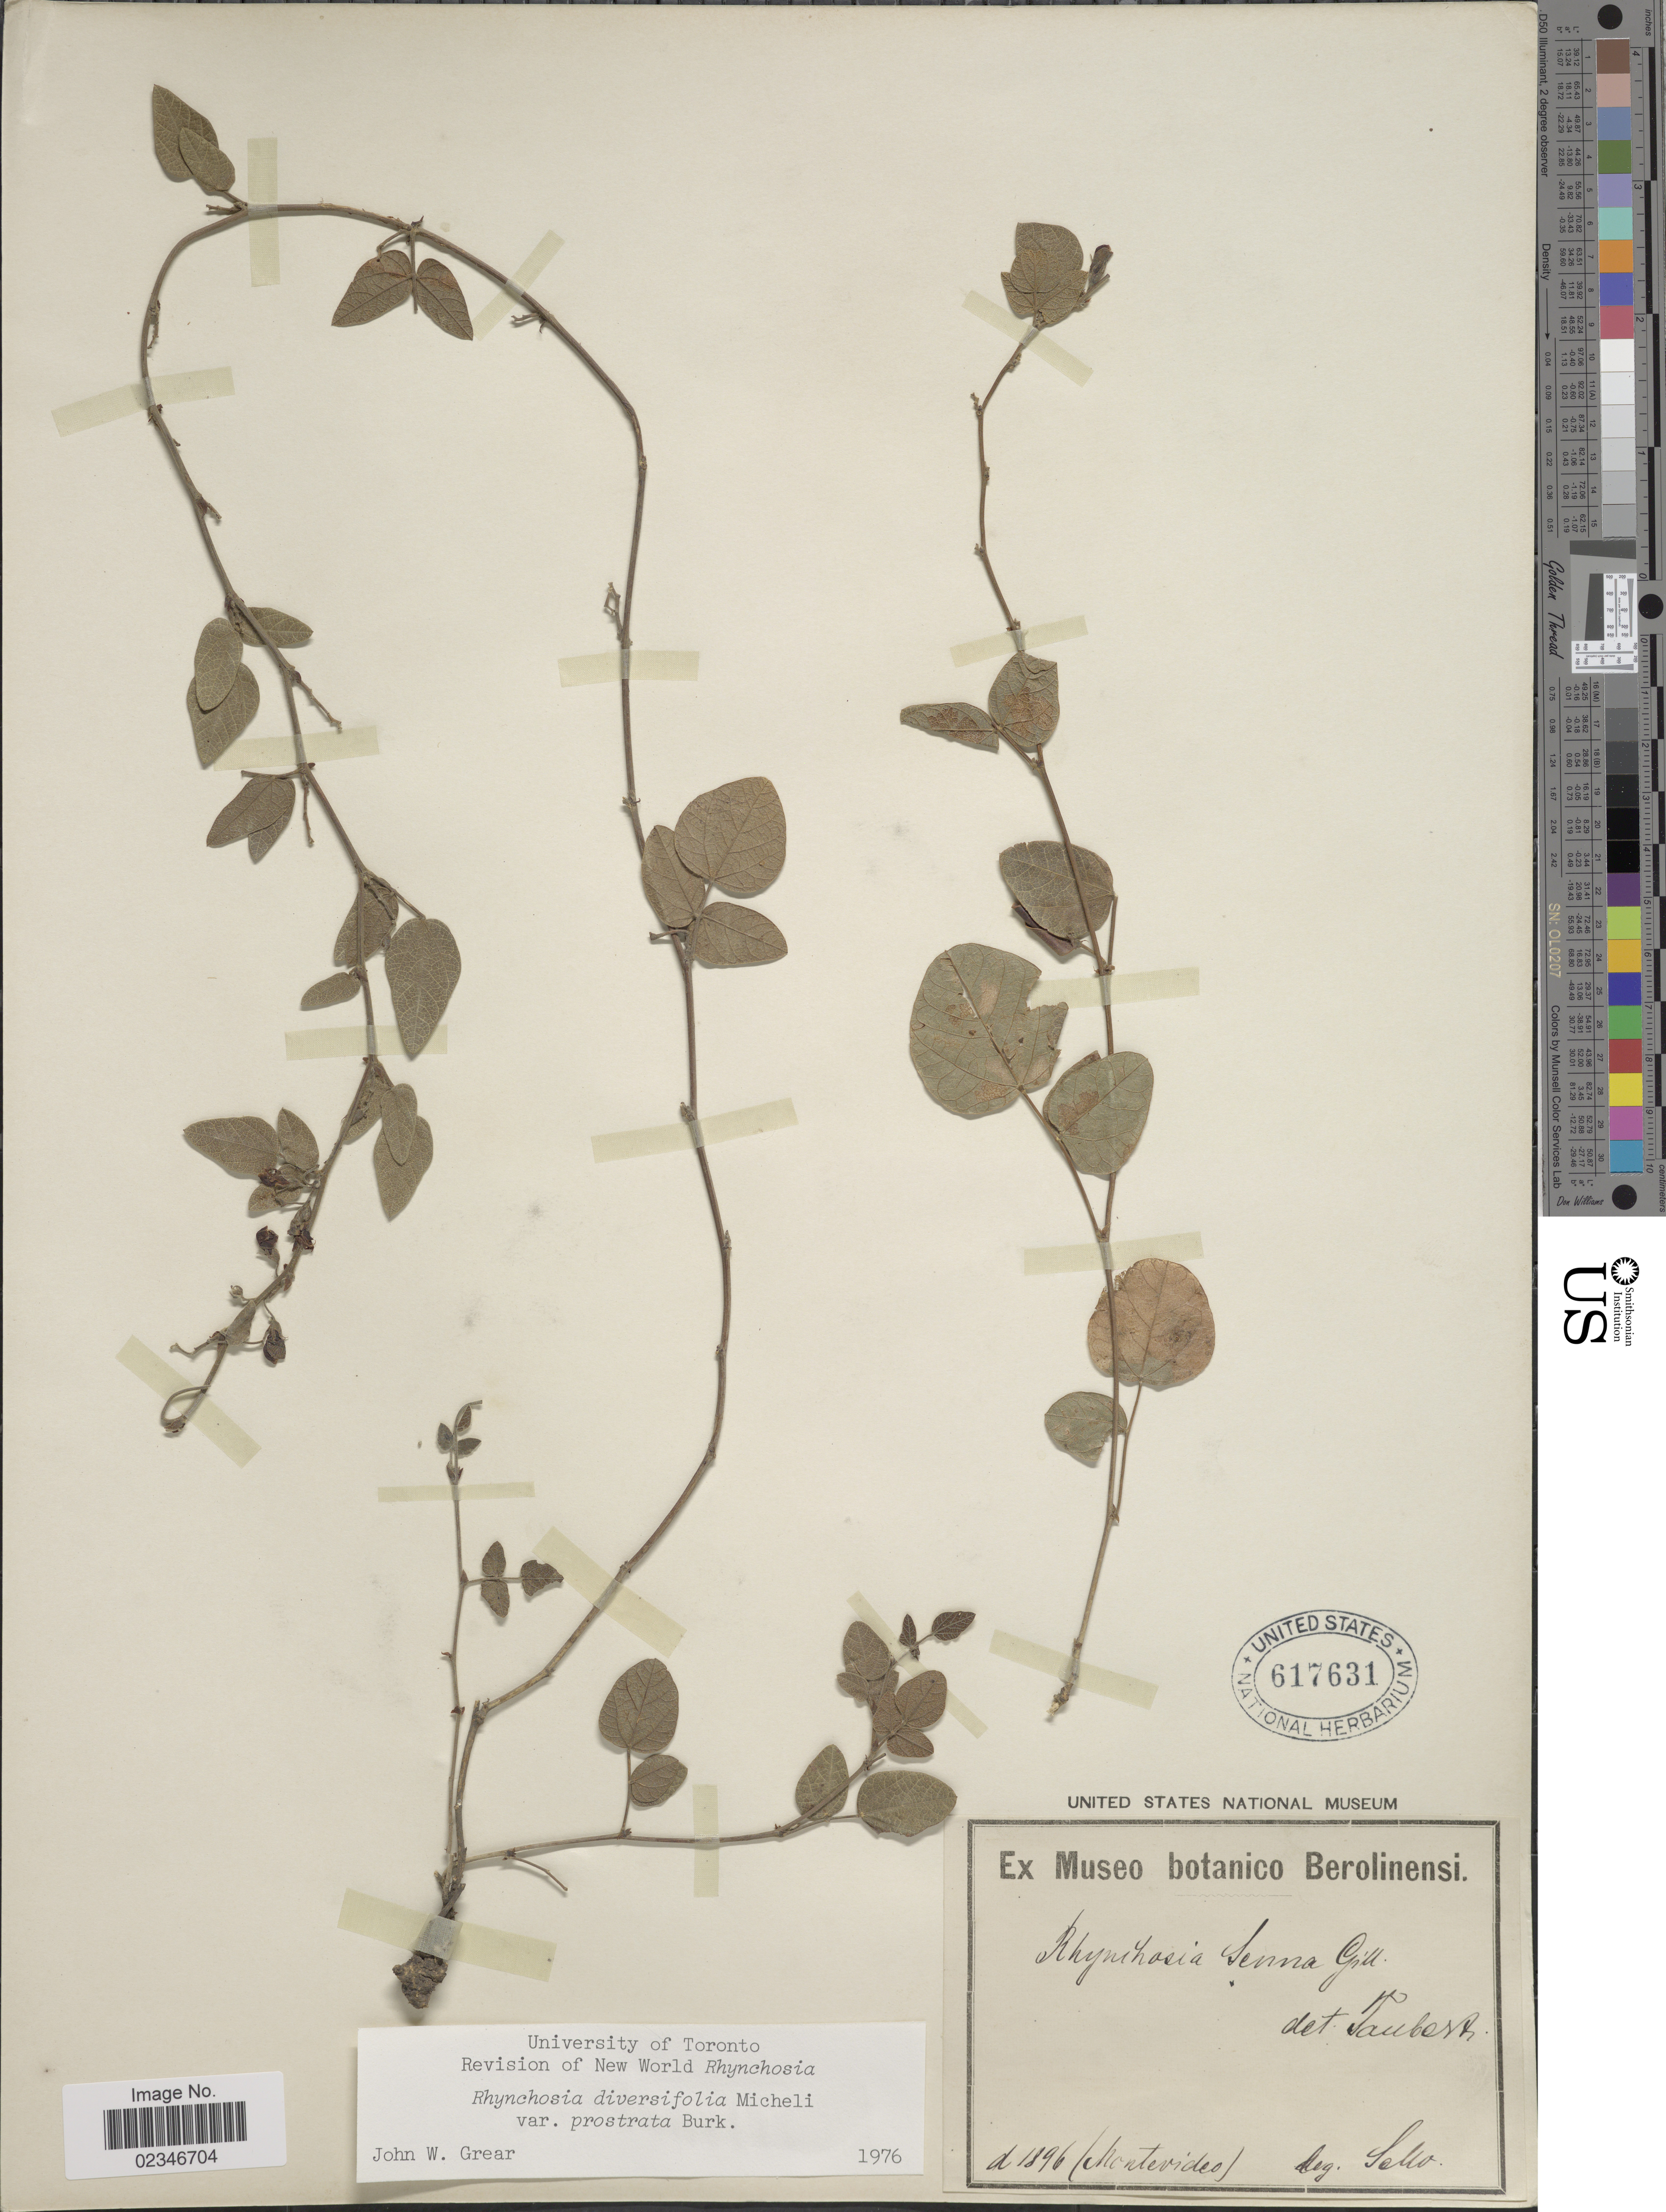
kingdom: Plantae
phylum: Tracheophyta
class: Magnoliopsida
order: Fabales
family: Fabaceae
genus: Rhynchosia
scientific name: Rhynchosia diversifolia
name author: Micheli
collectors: Sello, --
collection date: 1896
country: Uruguay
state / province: Montevideo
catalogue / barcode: US 617631